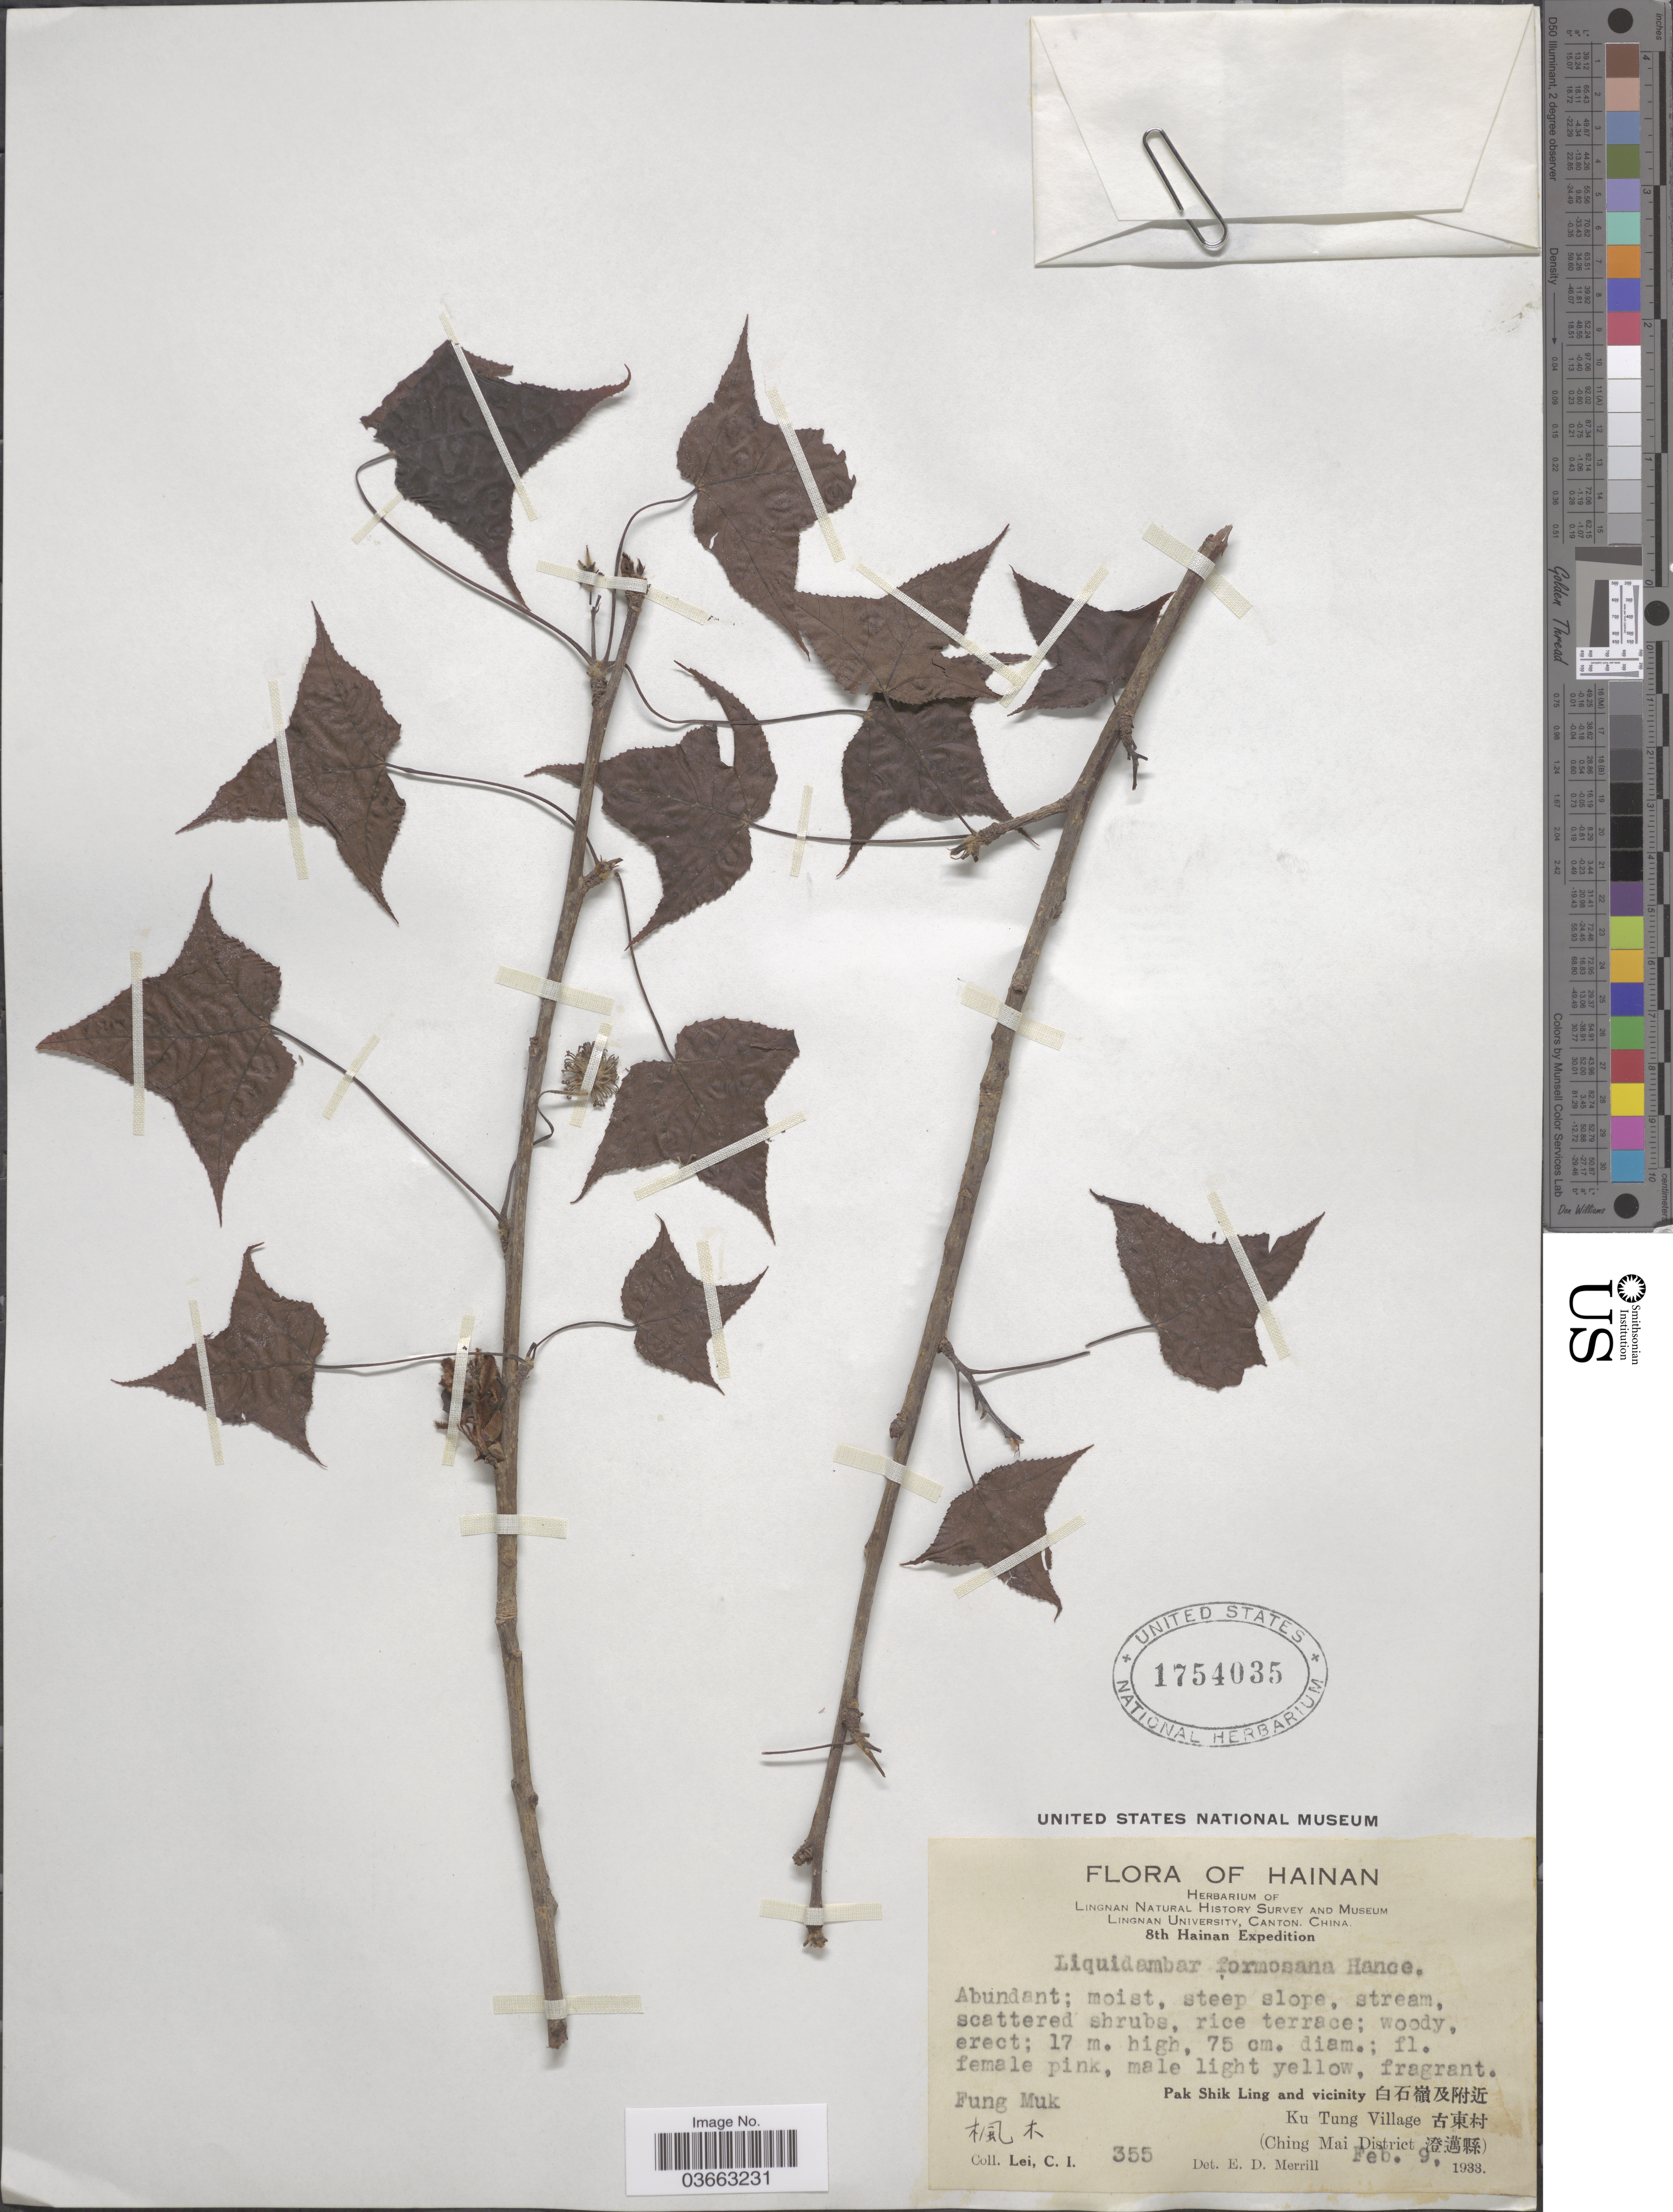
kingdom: Plantae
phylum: Tracheophyta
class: Magnoliopsida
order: Saxifragales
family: Altingiaceae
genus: Liquidambar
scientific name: Liquidambar formosana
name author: Hance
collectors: C. I. Lei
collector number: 355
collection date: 1933-02-09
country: China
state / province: Hainan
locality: Fung Muk X. Pak Shik Ling and vicinity X. Ku Tung Village X (Ching Mai District X).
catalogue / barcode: US 1754035